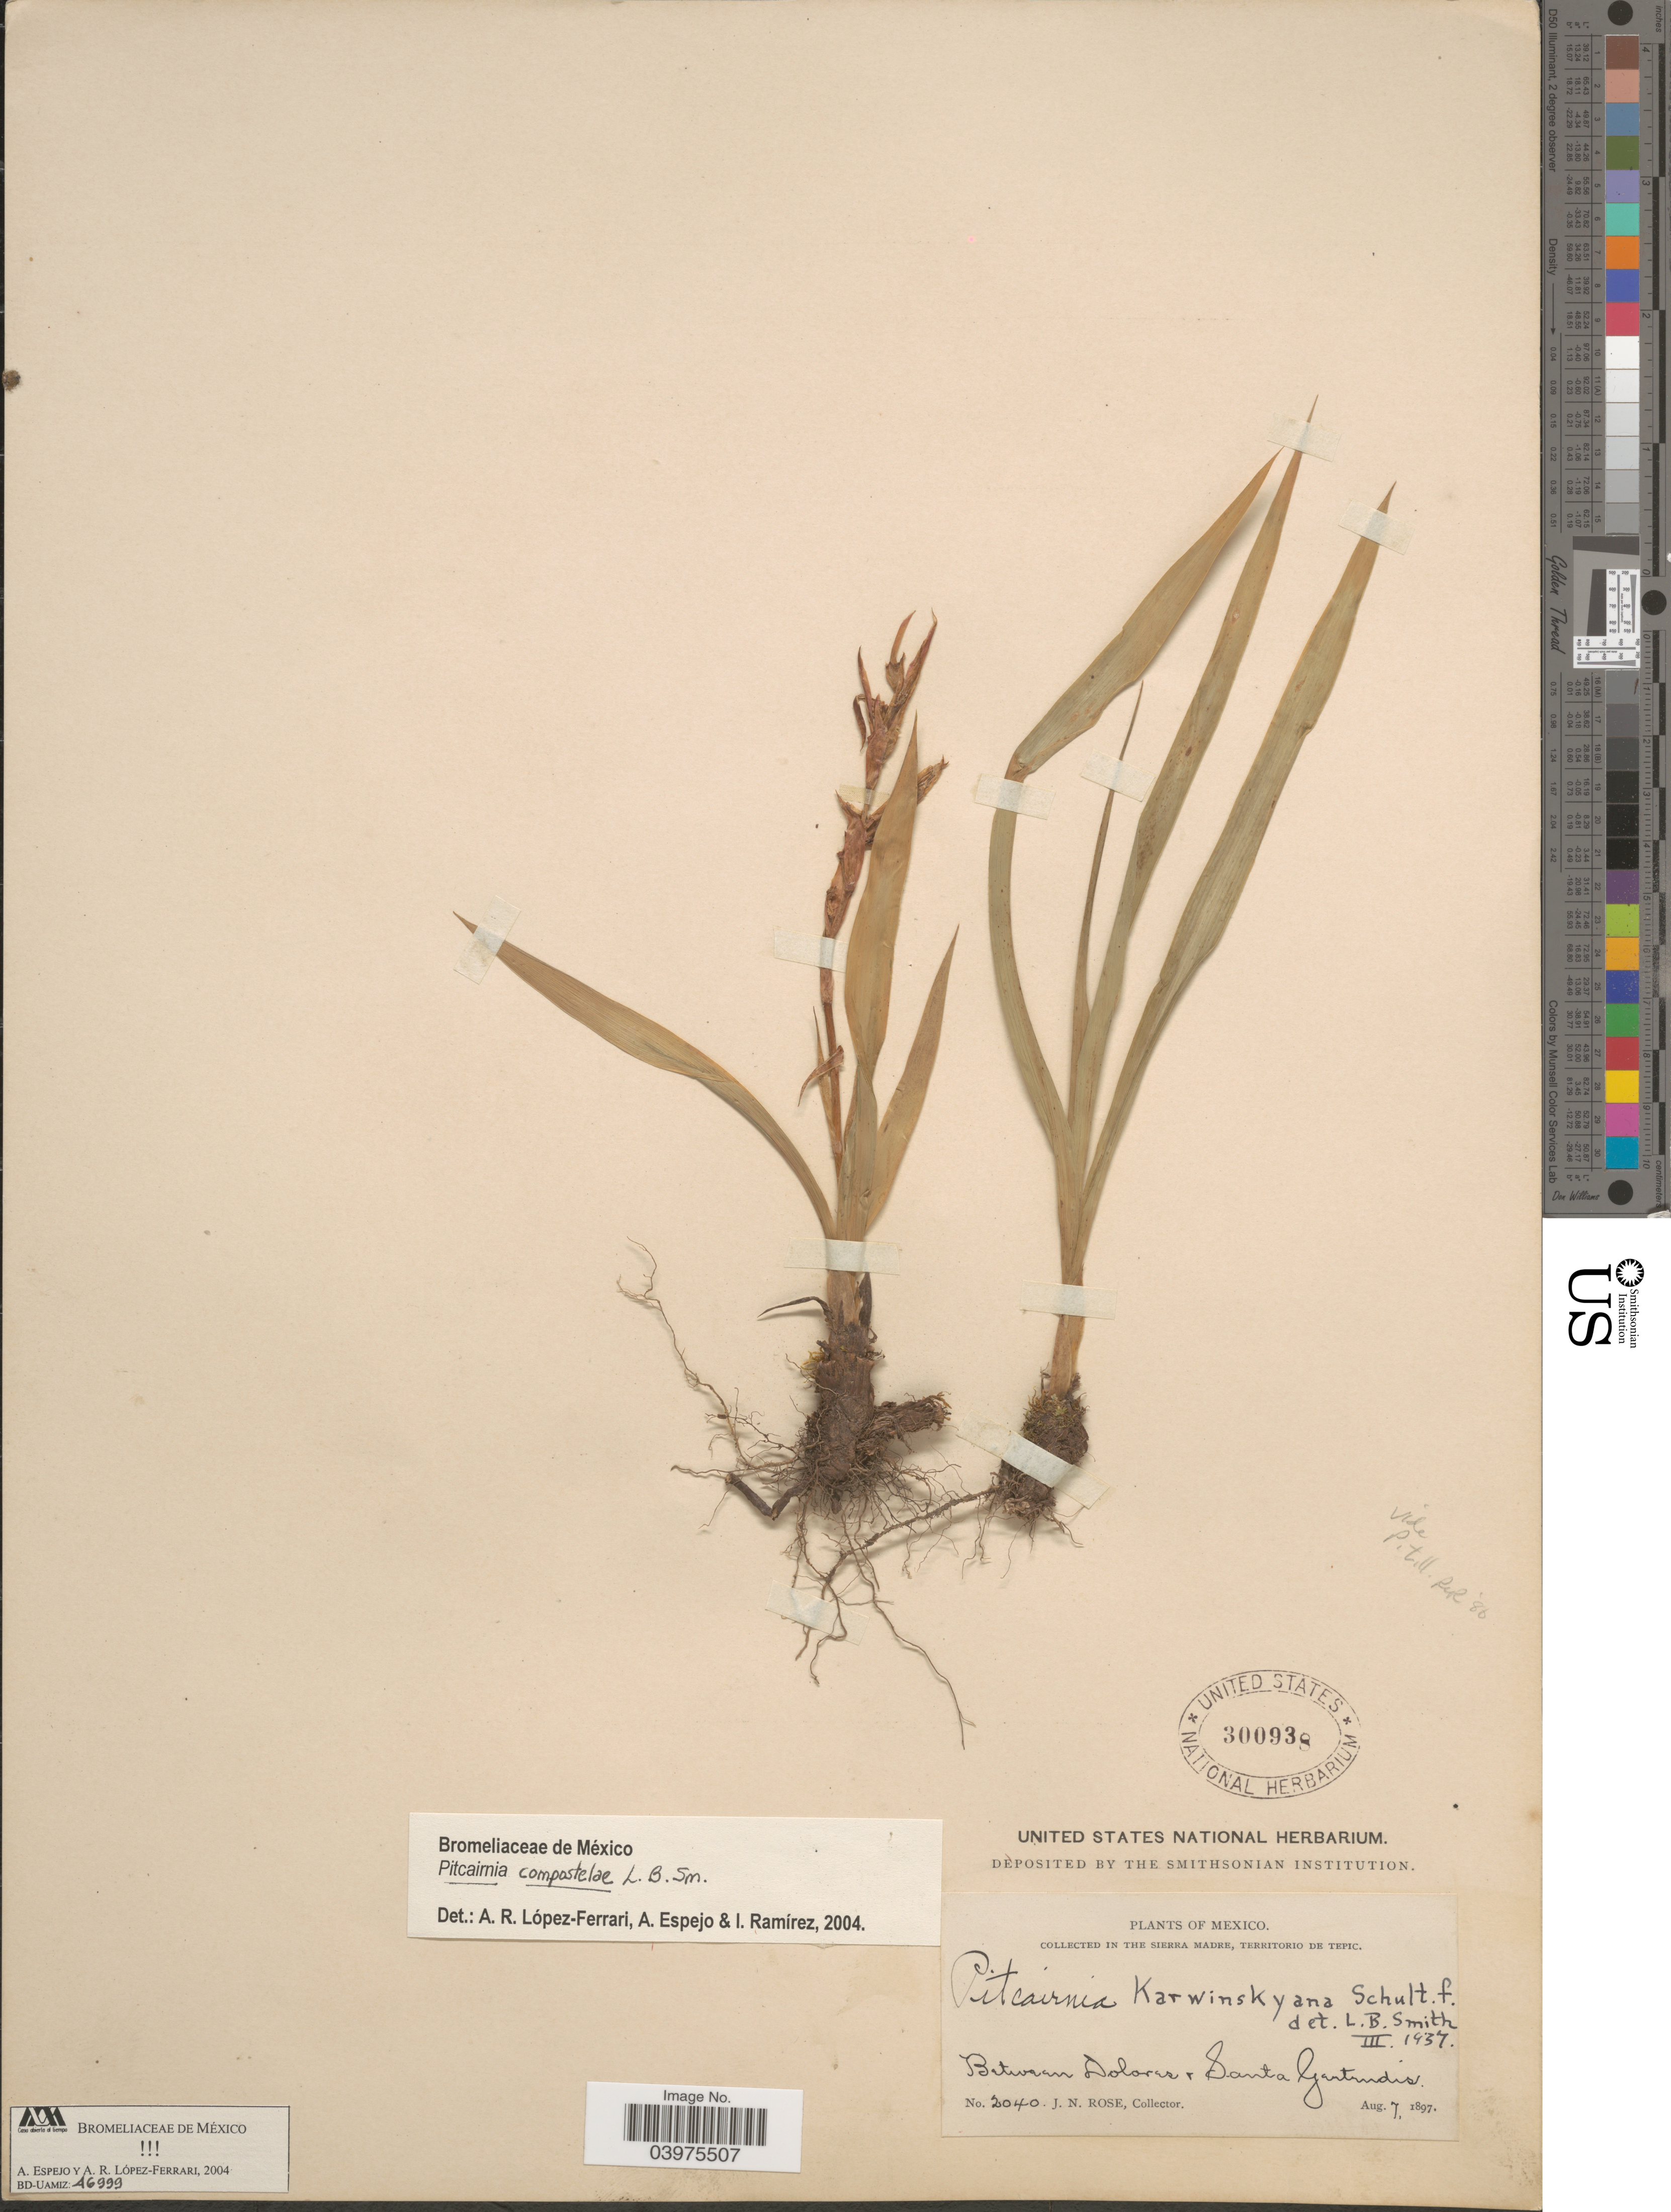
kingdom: Plantae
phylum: Tracheophyta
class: Liliopsida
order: Poales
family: Bromeliaceae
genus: Pitcairnia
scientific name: Pitcairnia compostelae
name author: McVaugh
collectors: J. N. Rose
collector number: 2040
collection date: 1897-08-07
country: Mexico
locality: In the Sierra Madre, Territorio de Tepic. Between Dolores & Santa Gertrudis.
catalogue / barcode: US 300938